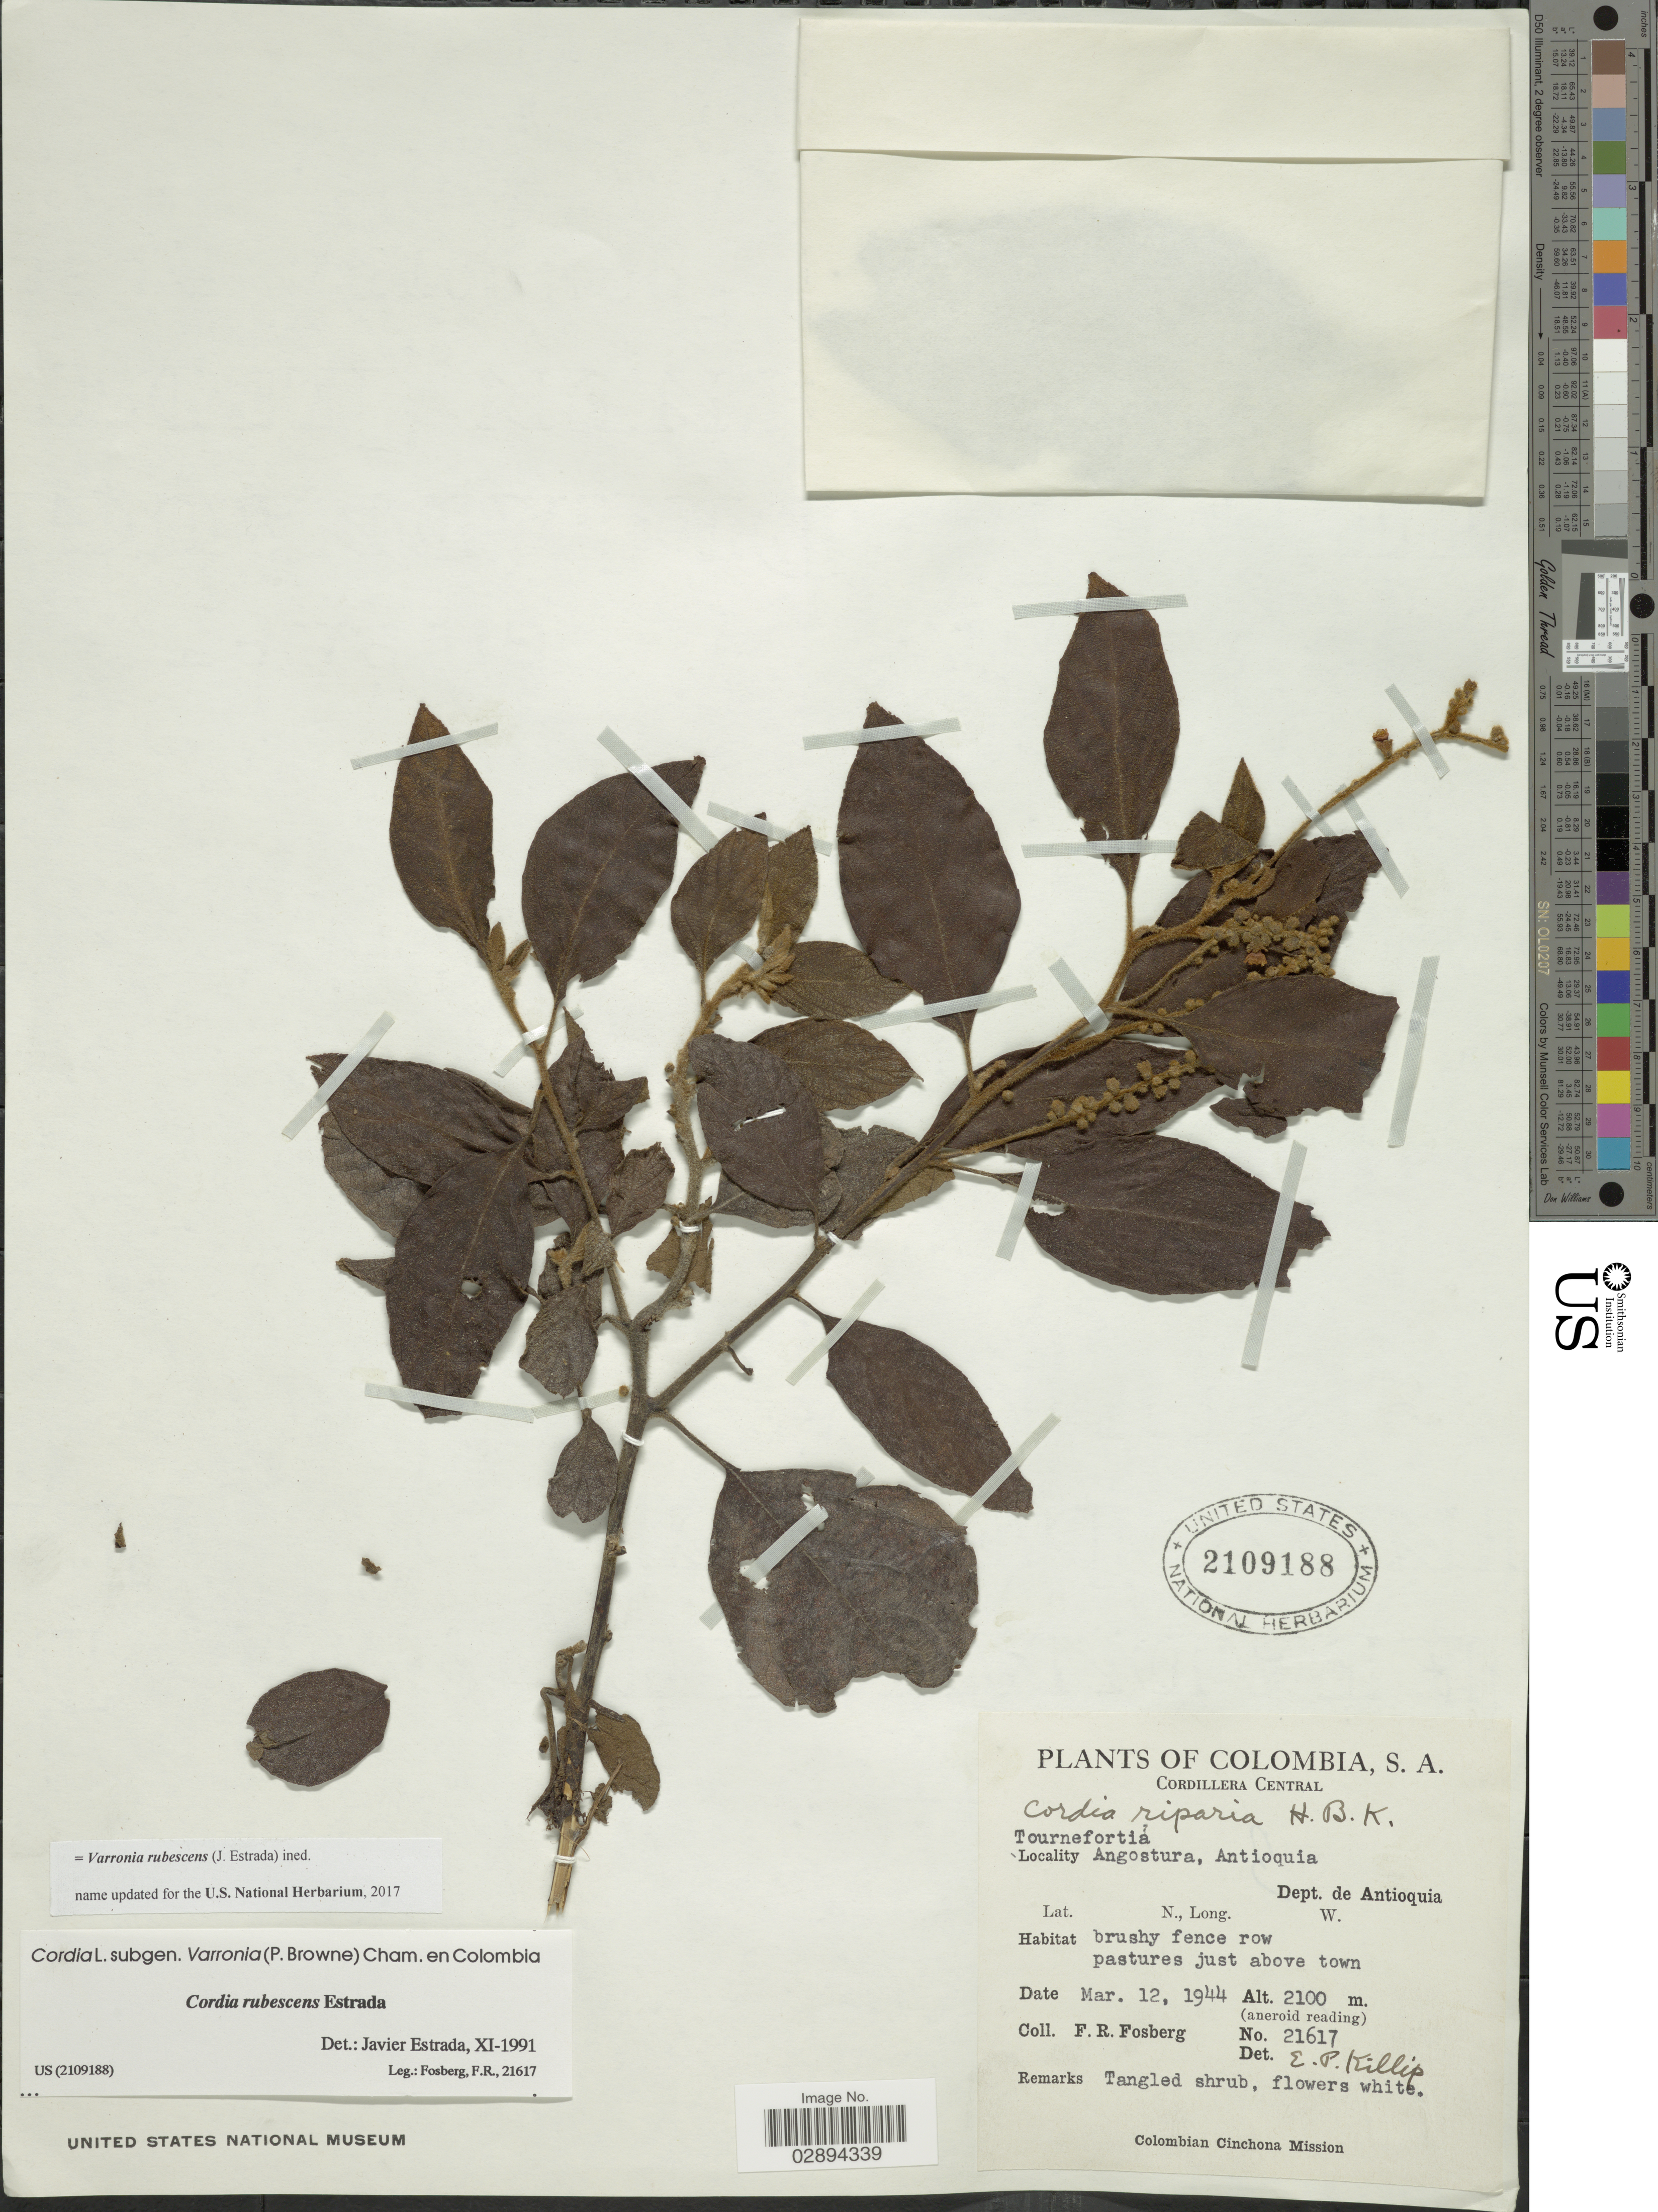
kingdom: Plantae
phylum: Tracheophyta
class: Magnoliopsida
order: Boraginales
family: Cordiaceae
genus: Varronia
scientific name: Varronia rubescens (J. Estrada) comb. nov. ined.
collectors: F. R. Fosberg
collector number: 21617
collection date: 1944-03-12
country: Colombia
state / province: Antioquia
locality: Cordillera Central, Tournefortia, Angostura, Dept. de Antioquia.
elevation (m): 2100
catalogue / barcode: US 2109188